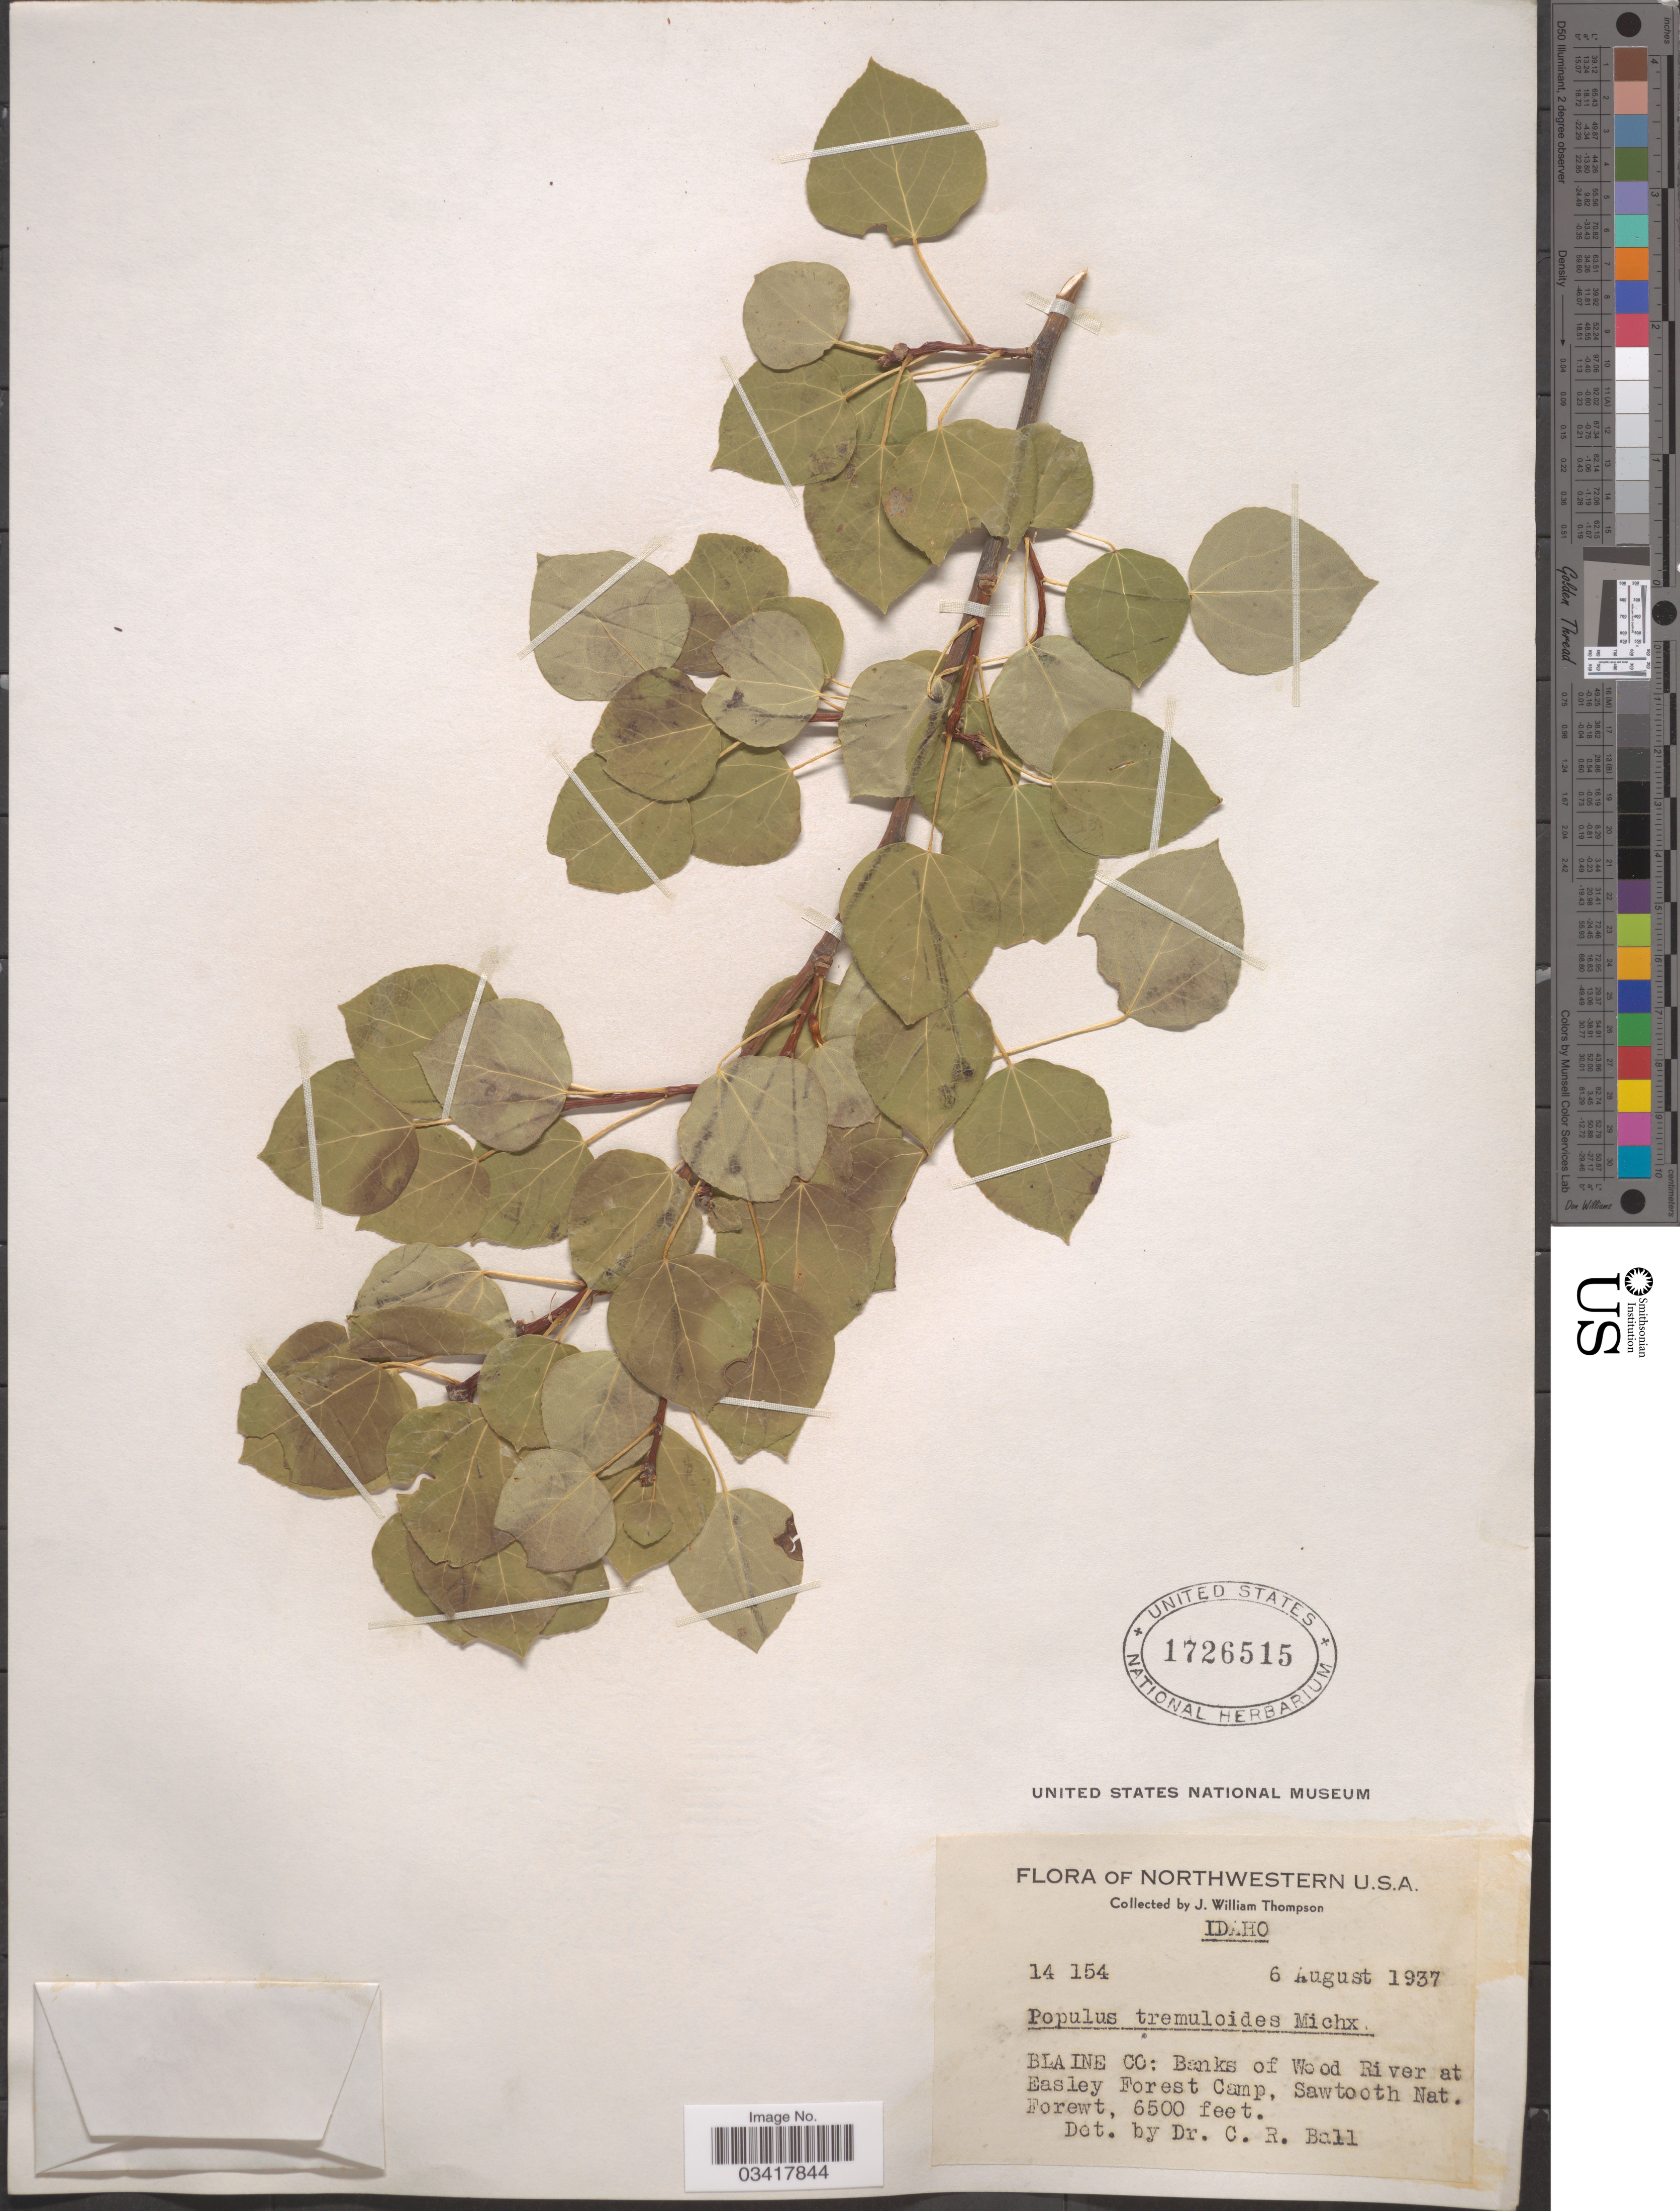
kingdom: Plantae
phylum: Tracheophyta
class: Magnoliopsida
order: Malpighiales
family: Salicaceae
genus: Populus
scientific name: Populus tremuloides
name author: Michx.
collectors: J. W. Thompson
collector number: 14154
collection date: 1937-08-06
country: United States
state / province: Idaho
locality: Blaine Co: Banks of Wood River at Easley Forest Camp, Sawtooth Nat. Forewt.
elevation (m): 1981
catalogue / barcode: US 1726515